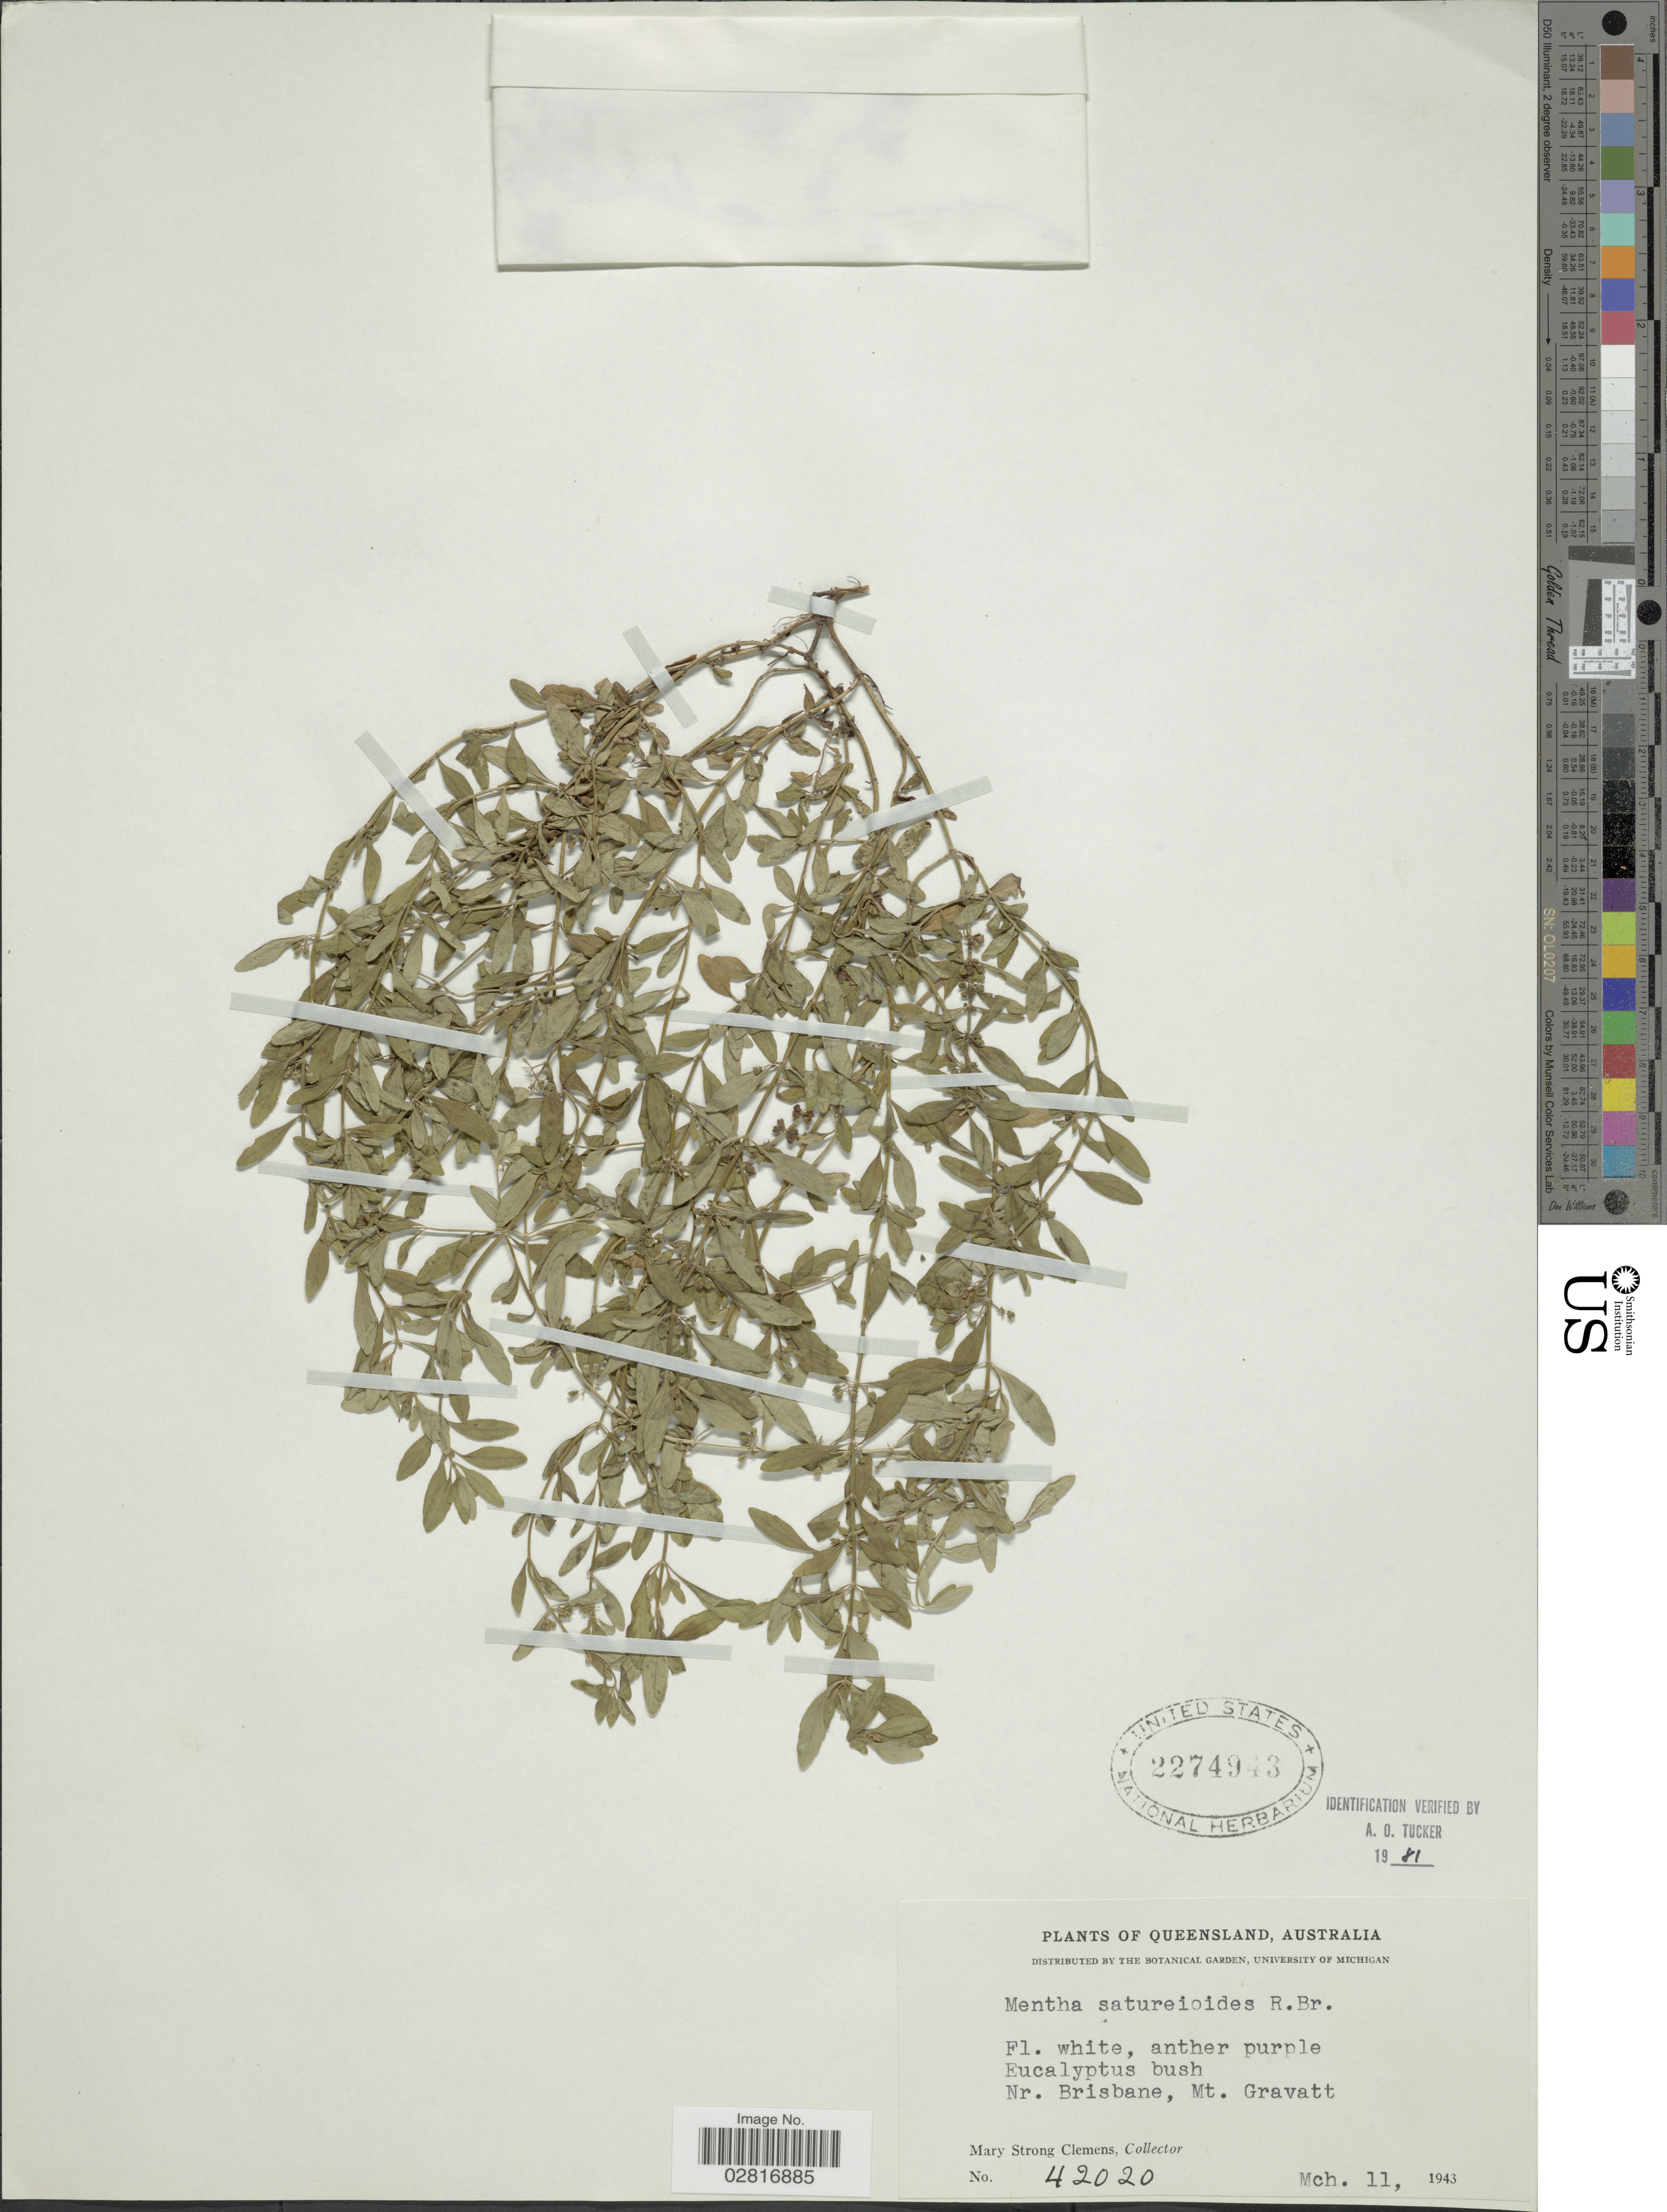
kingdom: Plantae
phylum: Tracheophyta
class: Magnoliopsida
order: Lamiales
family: Lamiaceae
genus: Mentha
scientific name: Mentha saturejoides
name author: R. Br.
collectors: M. S. Clemens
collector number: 42020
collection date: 1943-03-11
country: Australia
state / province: Queensland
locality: Nr. Brisbane, Mt. Gravatt.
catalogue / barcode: US 2274943